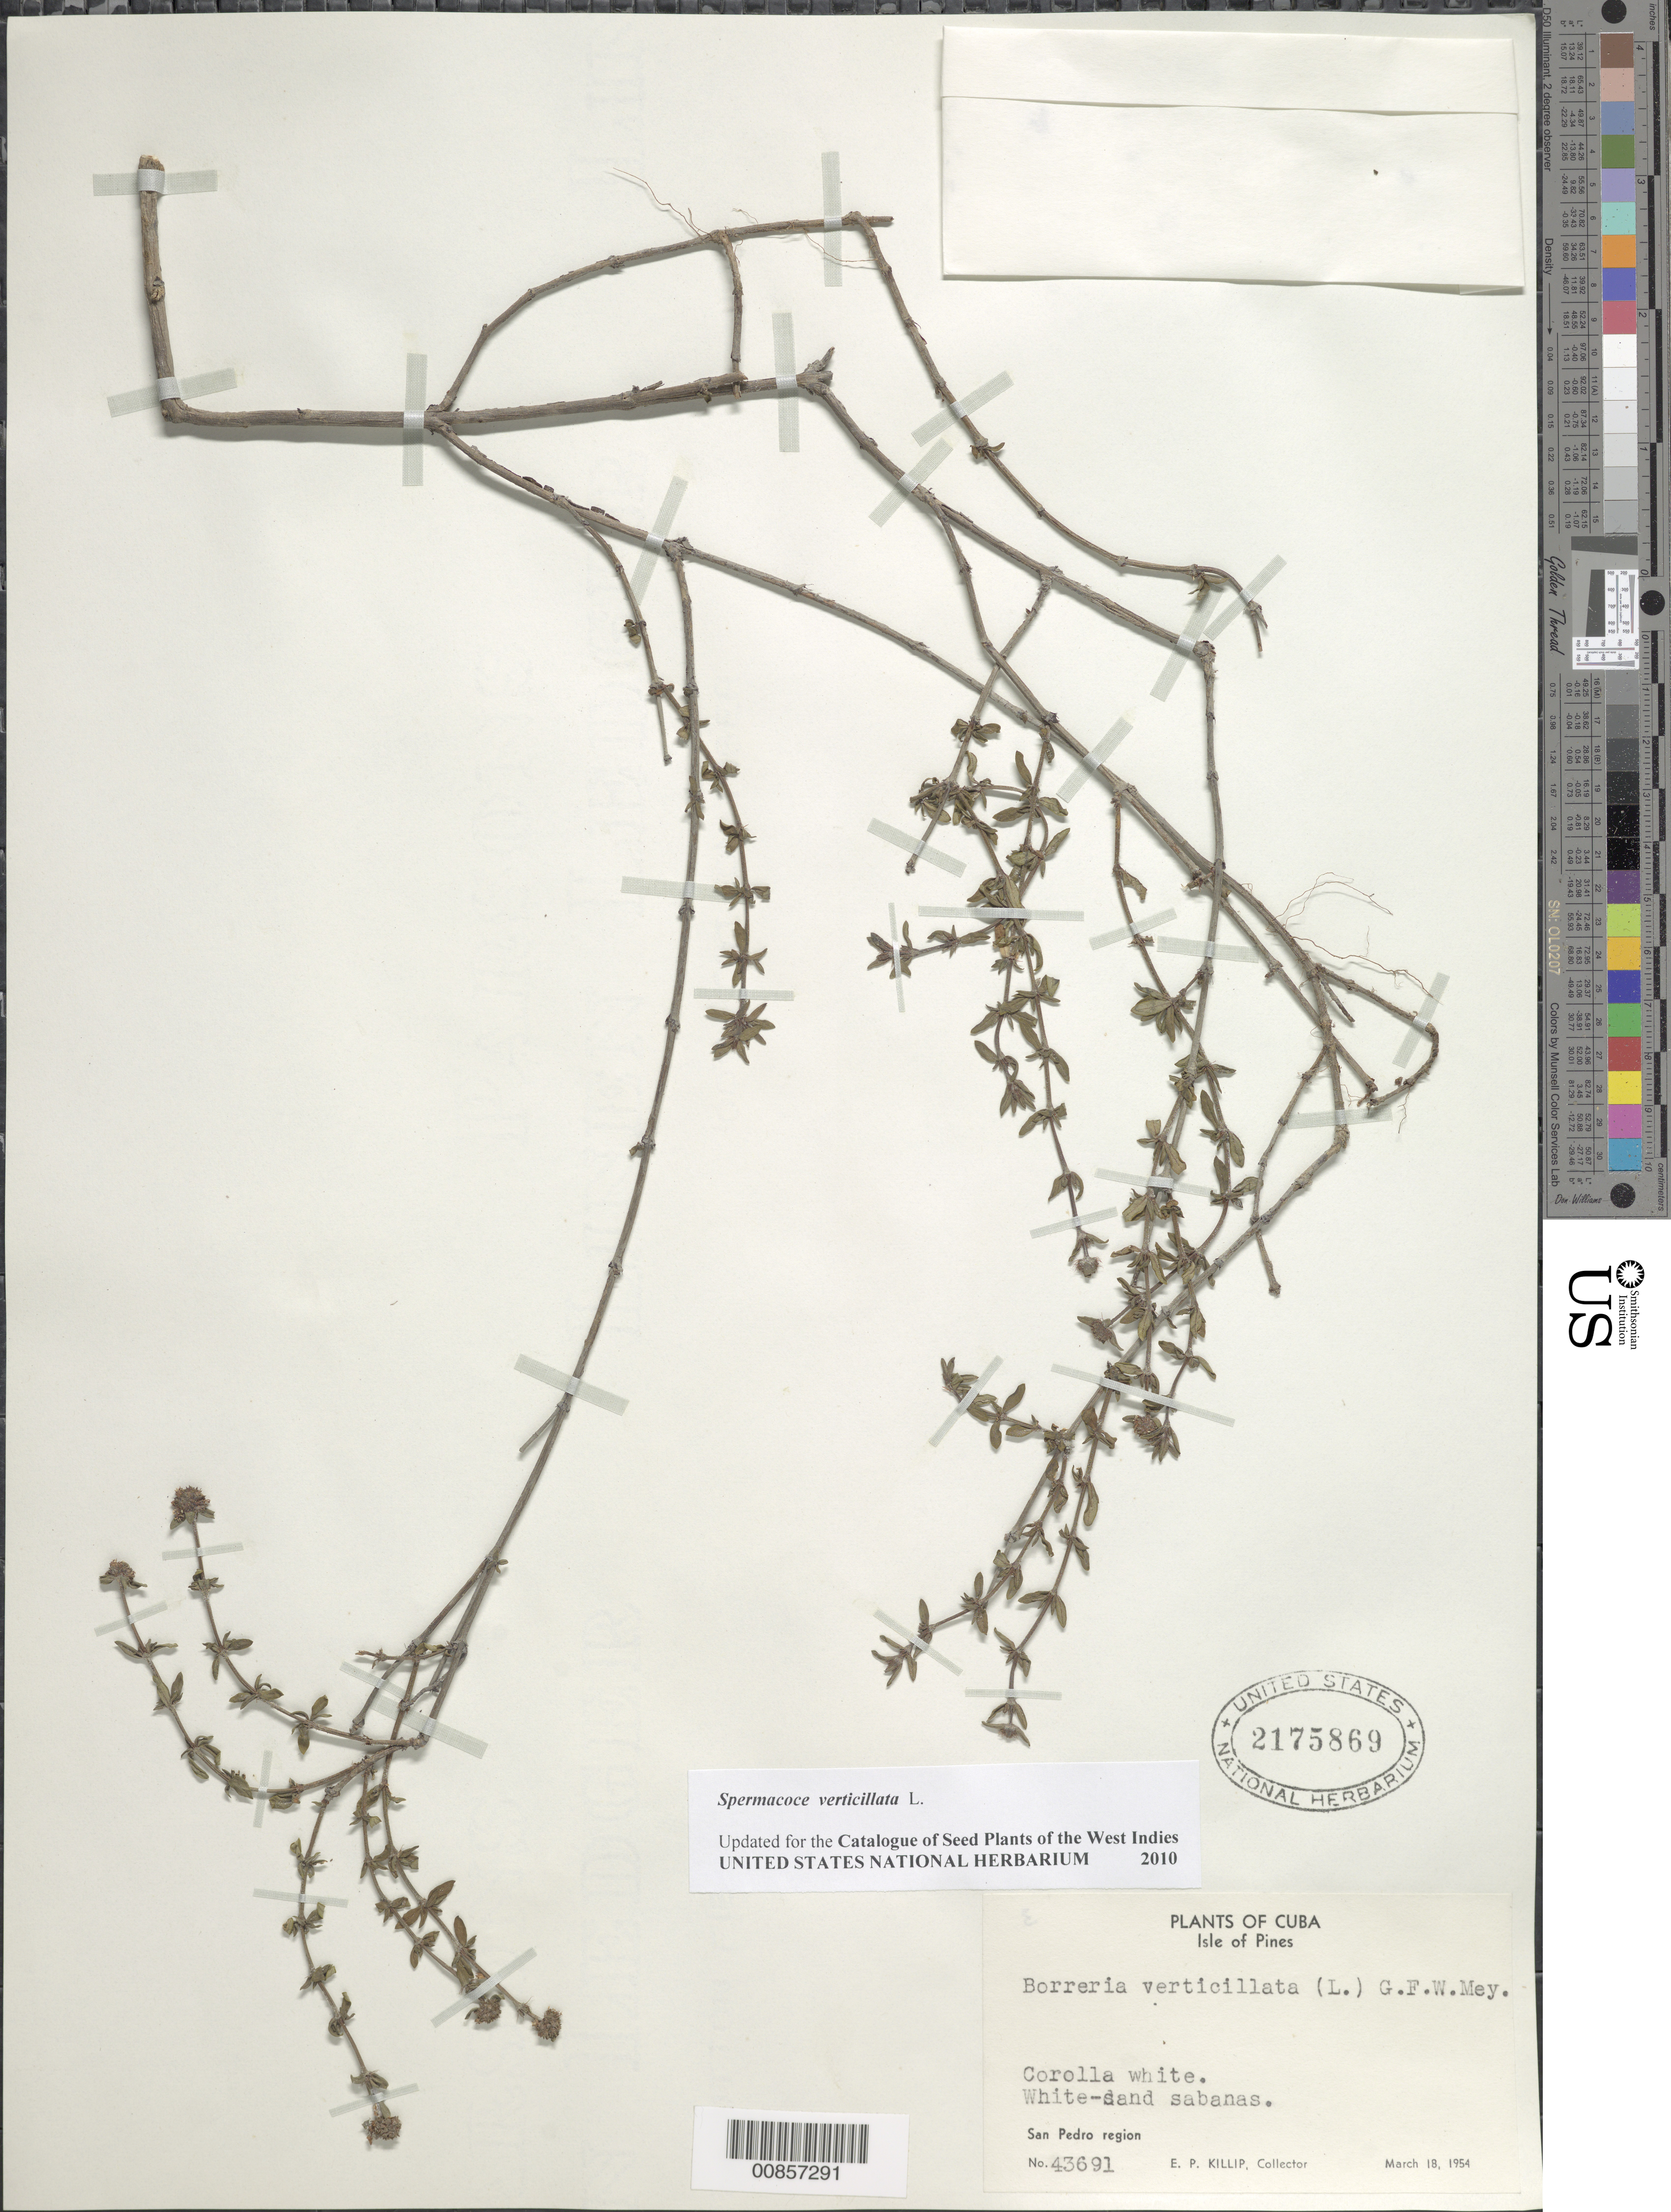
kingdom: Plantae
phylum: Tracheophyta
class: Magnoliopsida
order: Gentianales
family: Rubiaceae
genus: Spermacoce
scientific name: Spermacoce verticillata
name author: L.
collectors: E. P. Killip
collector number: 43691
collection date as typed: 18 Mar 1954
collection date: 1954-03-18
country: Cuba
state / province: Isla de La Juventud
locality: San Pedro region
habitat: White-sand sabanas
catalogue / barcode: US 2175869